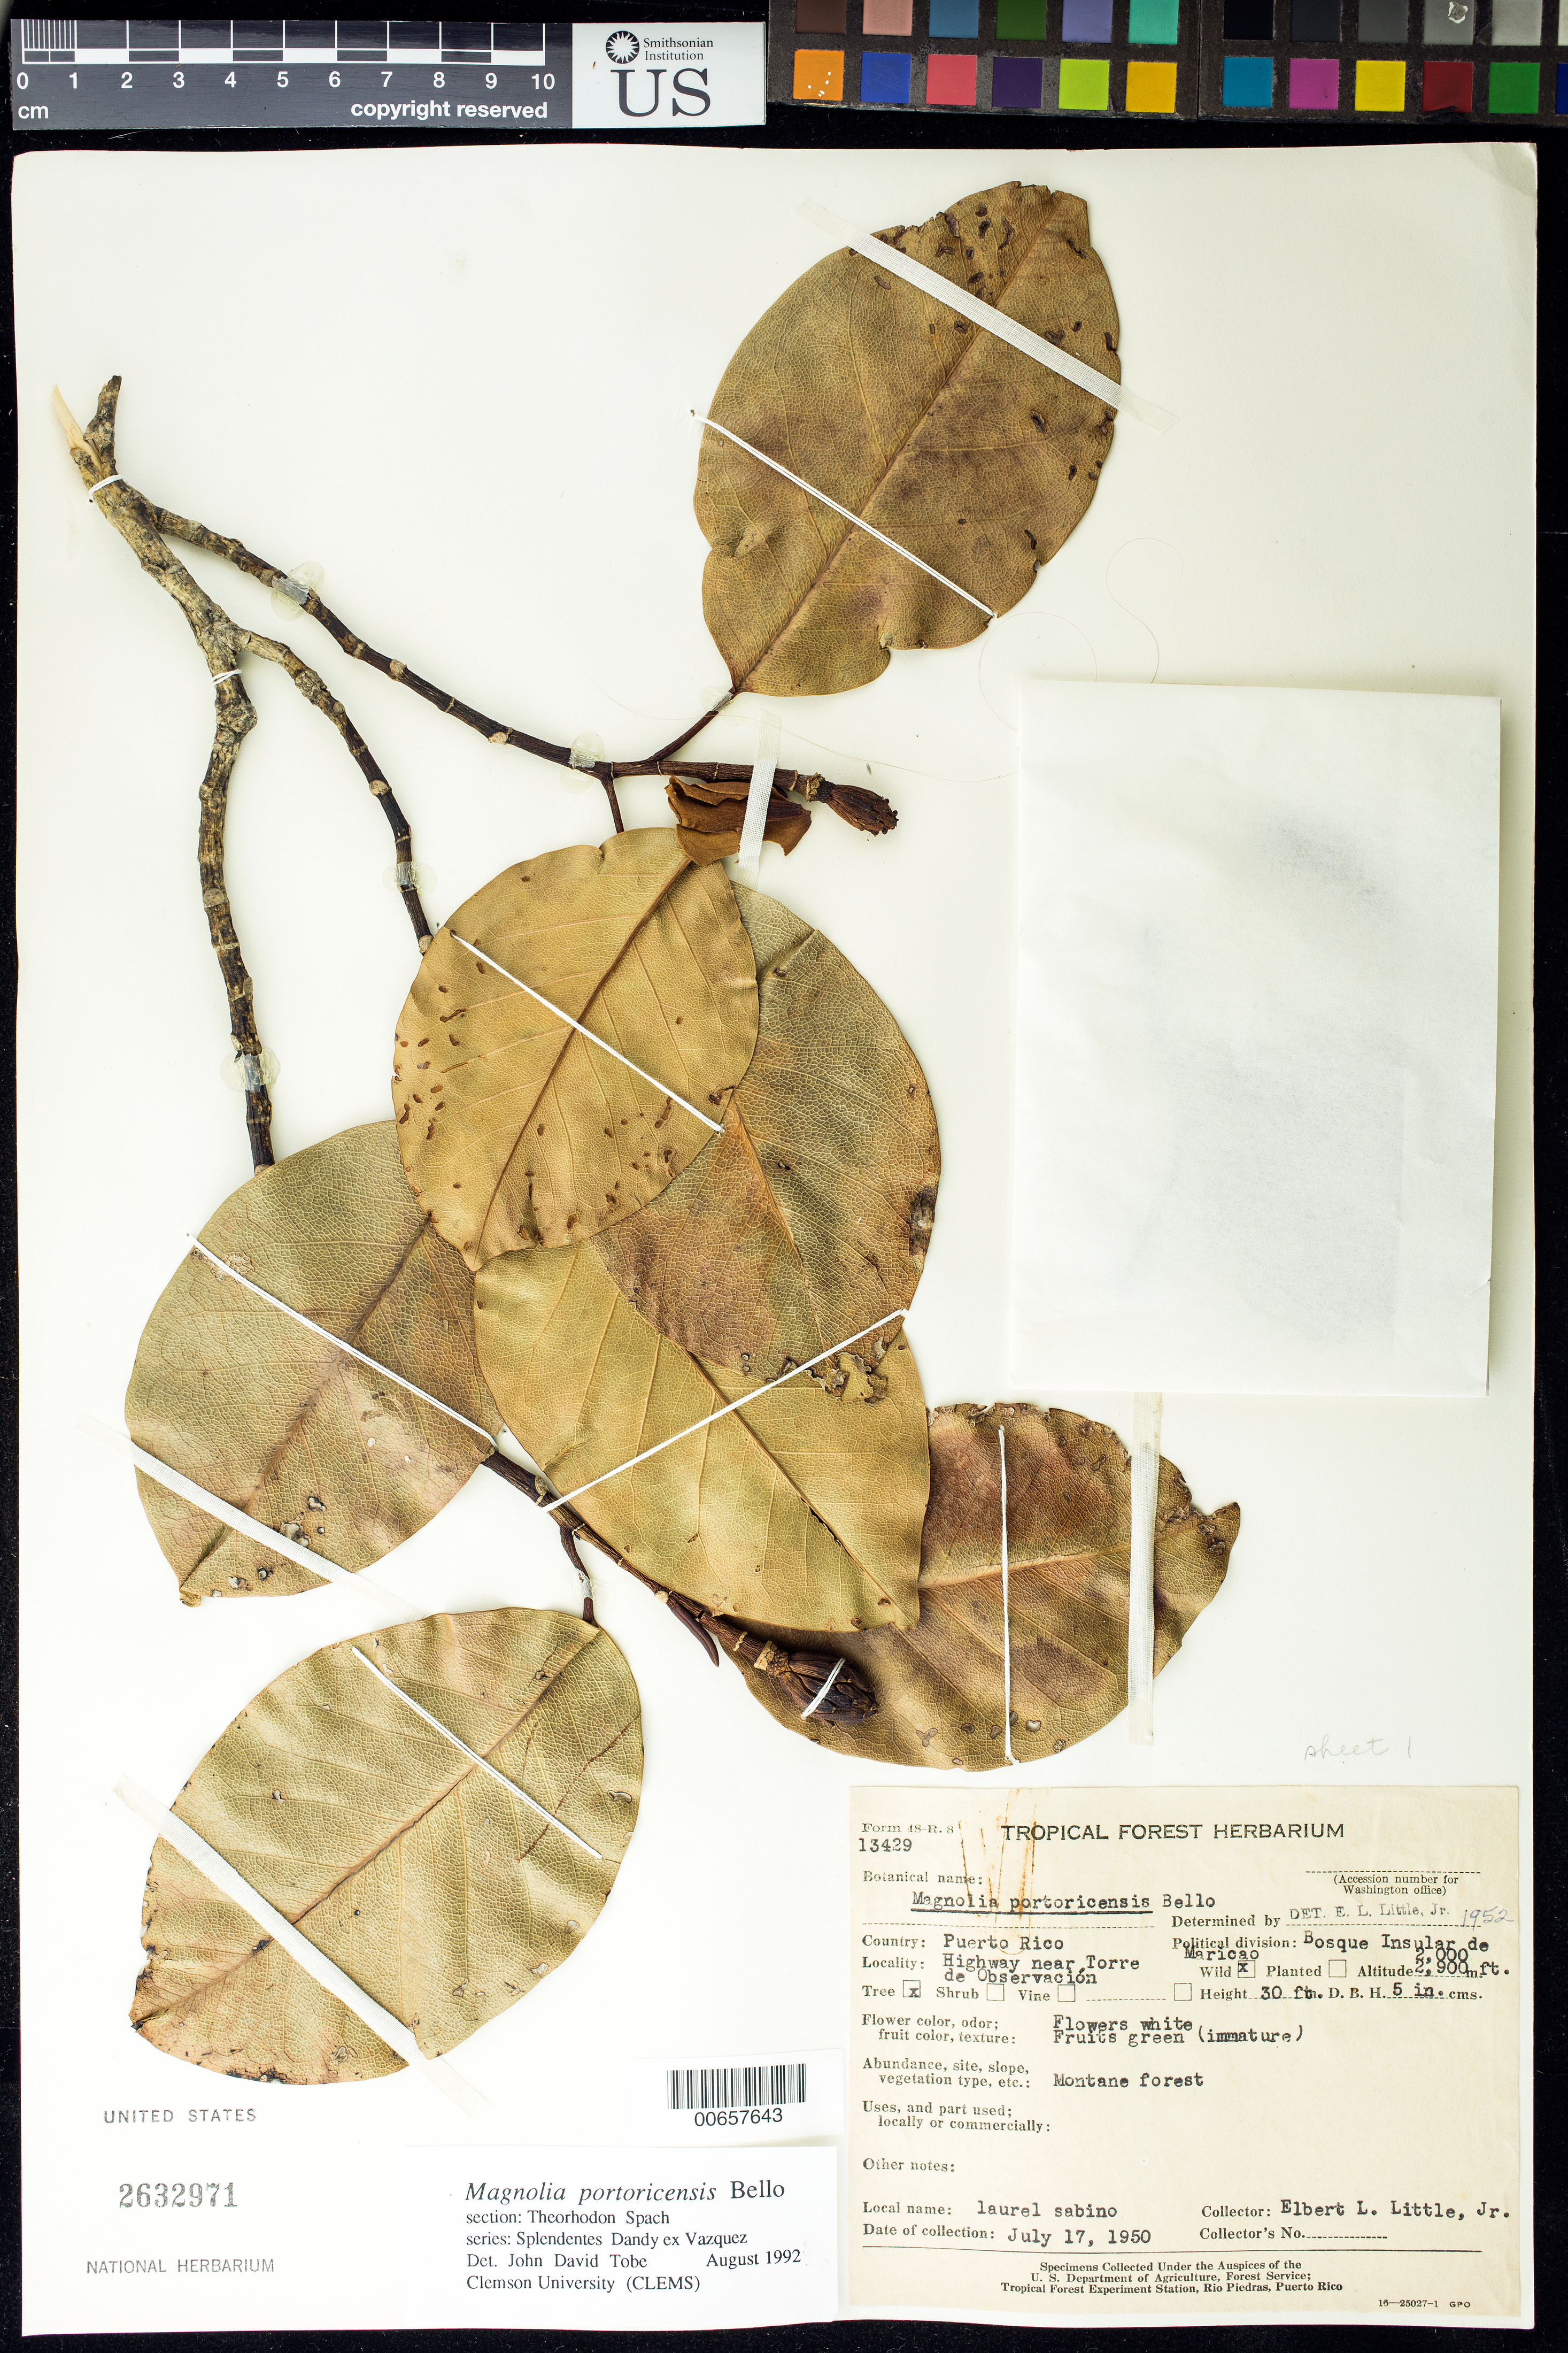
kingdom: Plantae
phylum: Tracheophyta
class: Magnoliopsida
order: Magnoliales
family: Magnoliaceae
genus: Magnolia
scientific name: Magnolia portoricensis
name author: Bello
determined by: Tobe, J. D., (CLEMS), Clemson University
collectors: E. L. Little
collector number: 13429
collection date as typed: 17 Jul 1950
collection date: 1950-07-17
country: Puerto Rico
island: Greater Antilles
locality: Bosque Insular de Maricao, Highway near Torre de Observacion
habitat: Montane forest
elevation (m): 610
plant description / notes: Common name: laurel sabino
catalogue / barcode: US 2632971